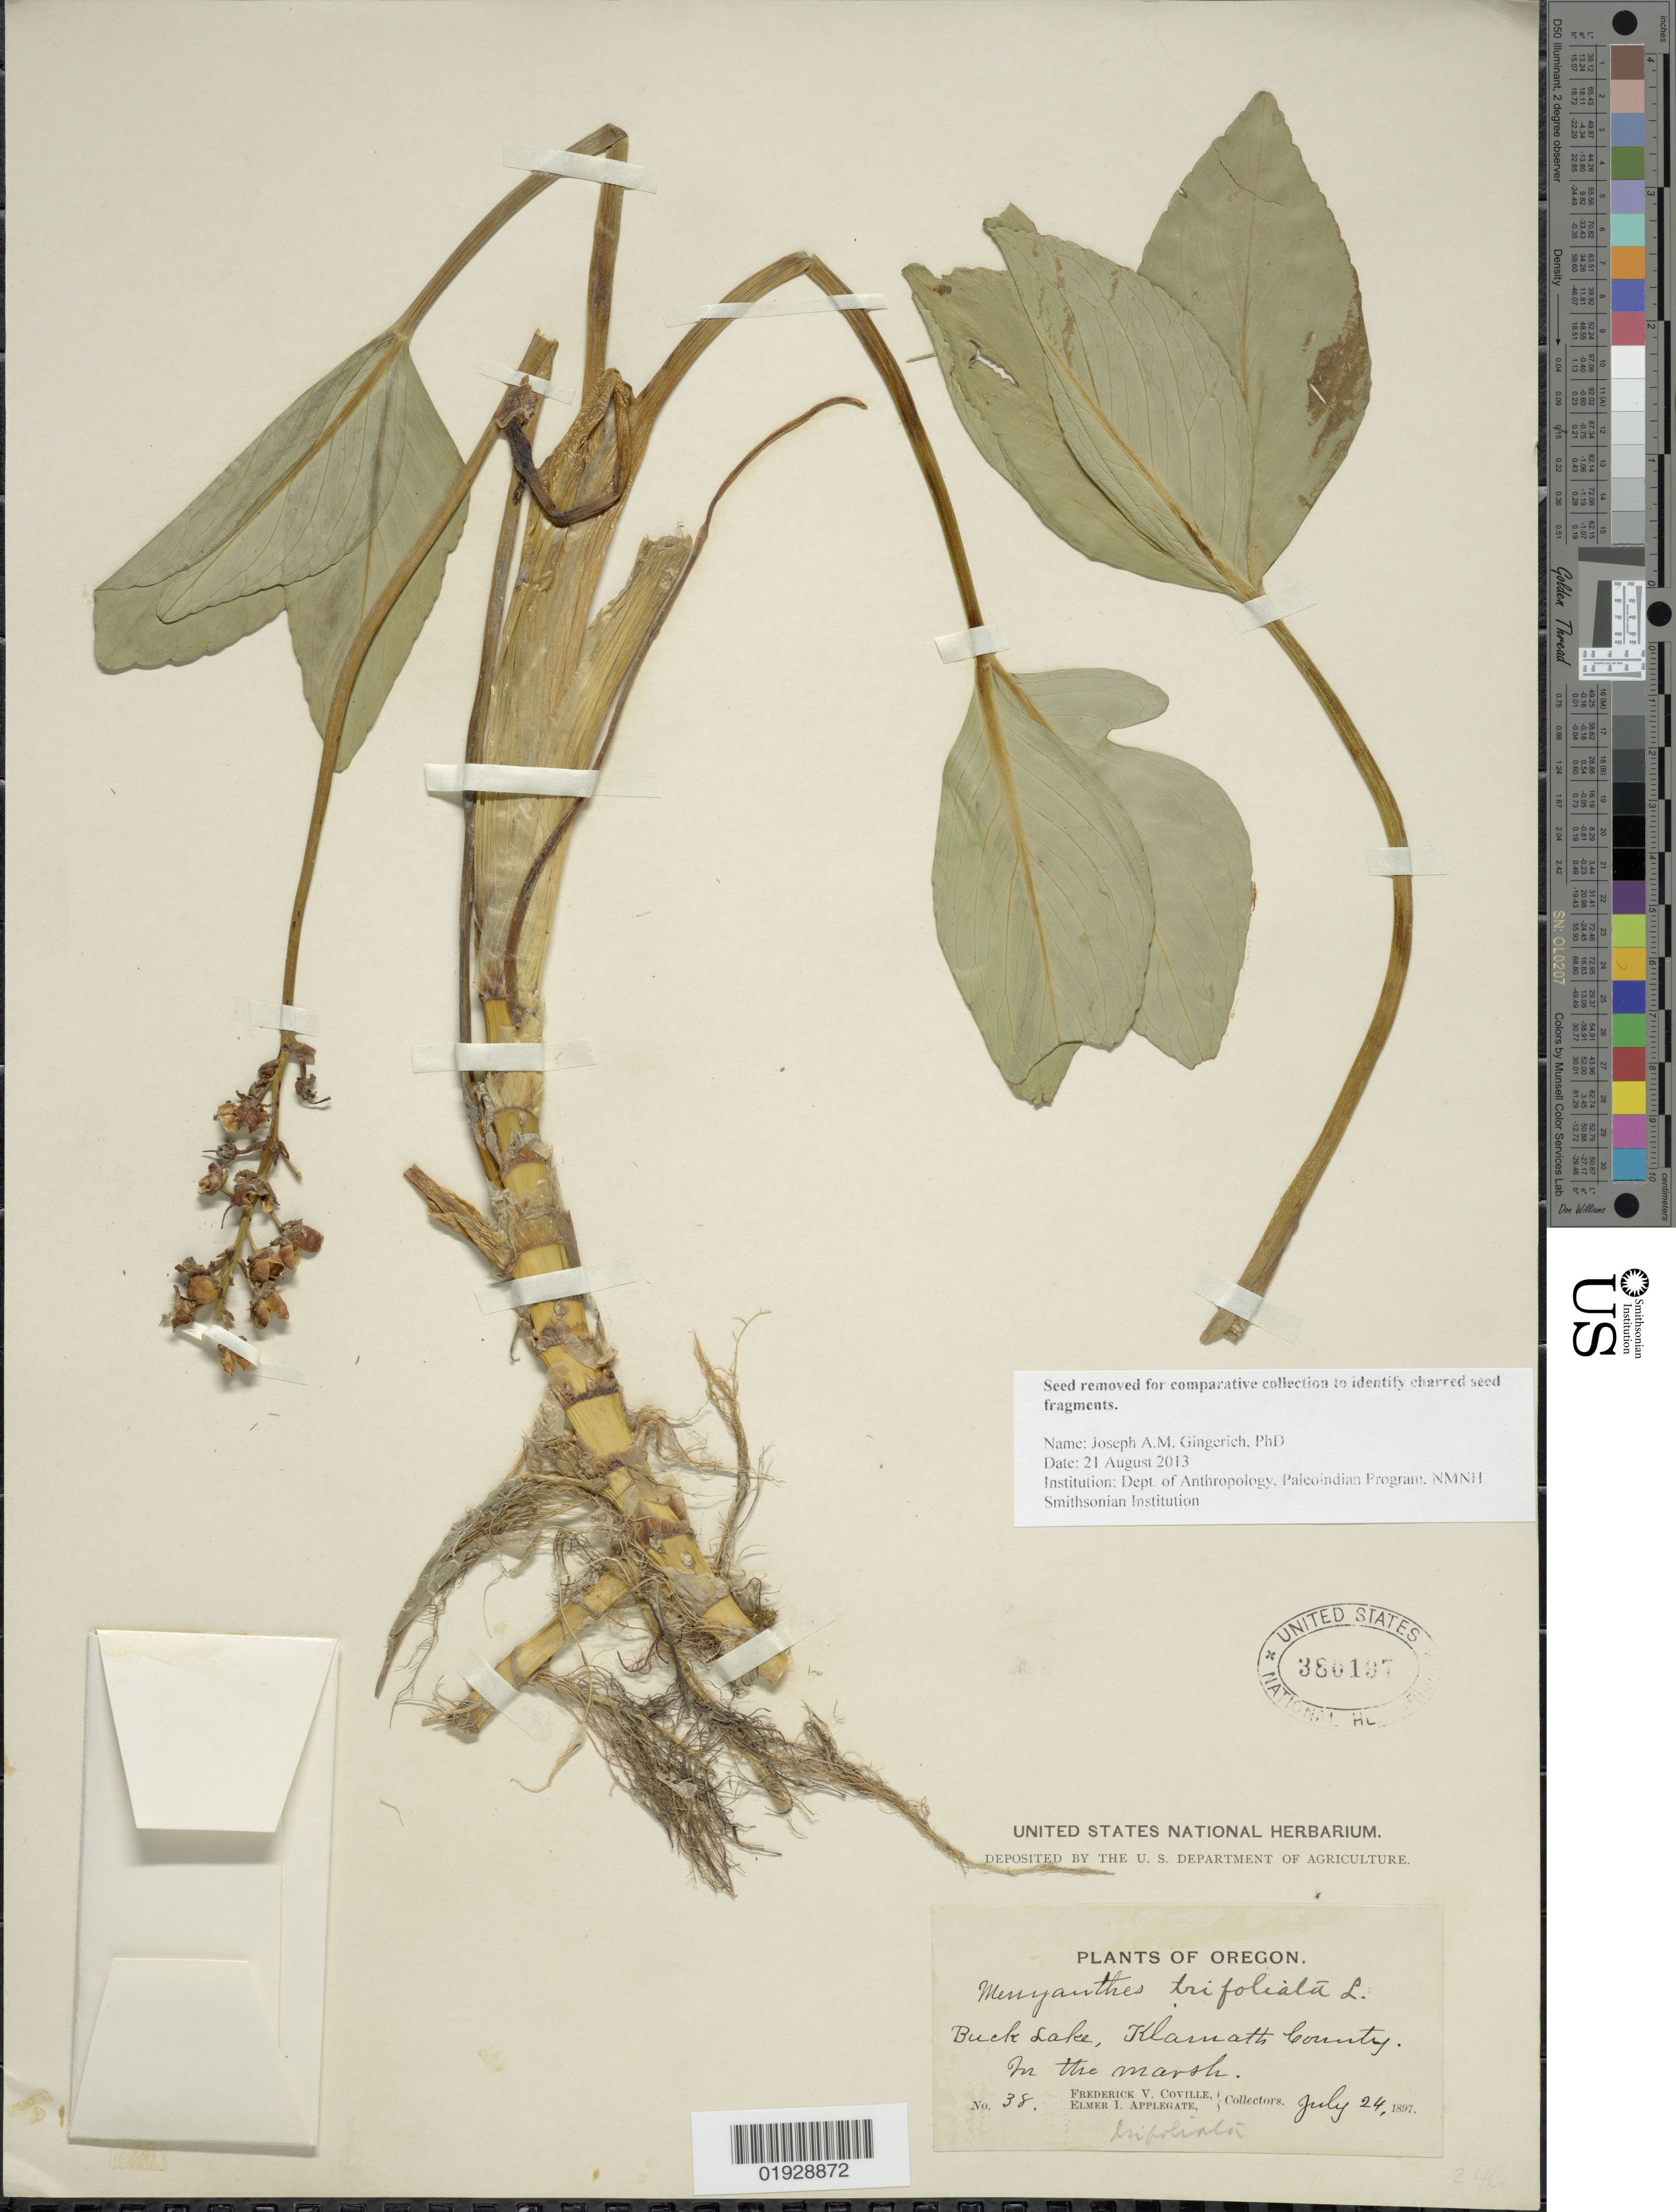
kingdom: Plantae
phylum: Tracheophyta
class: Magnoliopsida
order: Asterales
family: Menyanthaceae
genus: Menyanthes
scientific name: Menyanthes trifoliata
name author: L.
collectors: F. V. Coville & E. I. Applegate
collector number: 38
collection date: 1897-07-24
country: United States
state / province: Oregon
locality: Buck Lake, Klamath County, In the marsh.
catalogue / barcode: US 380197